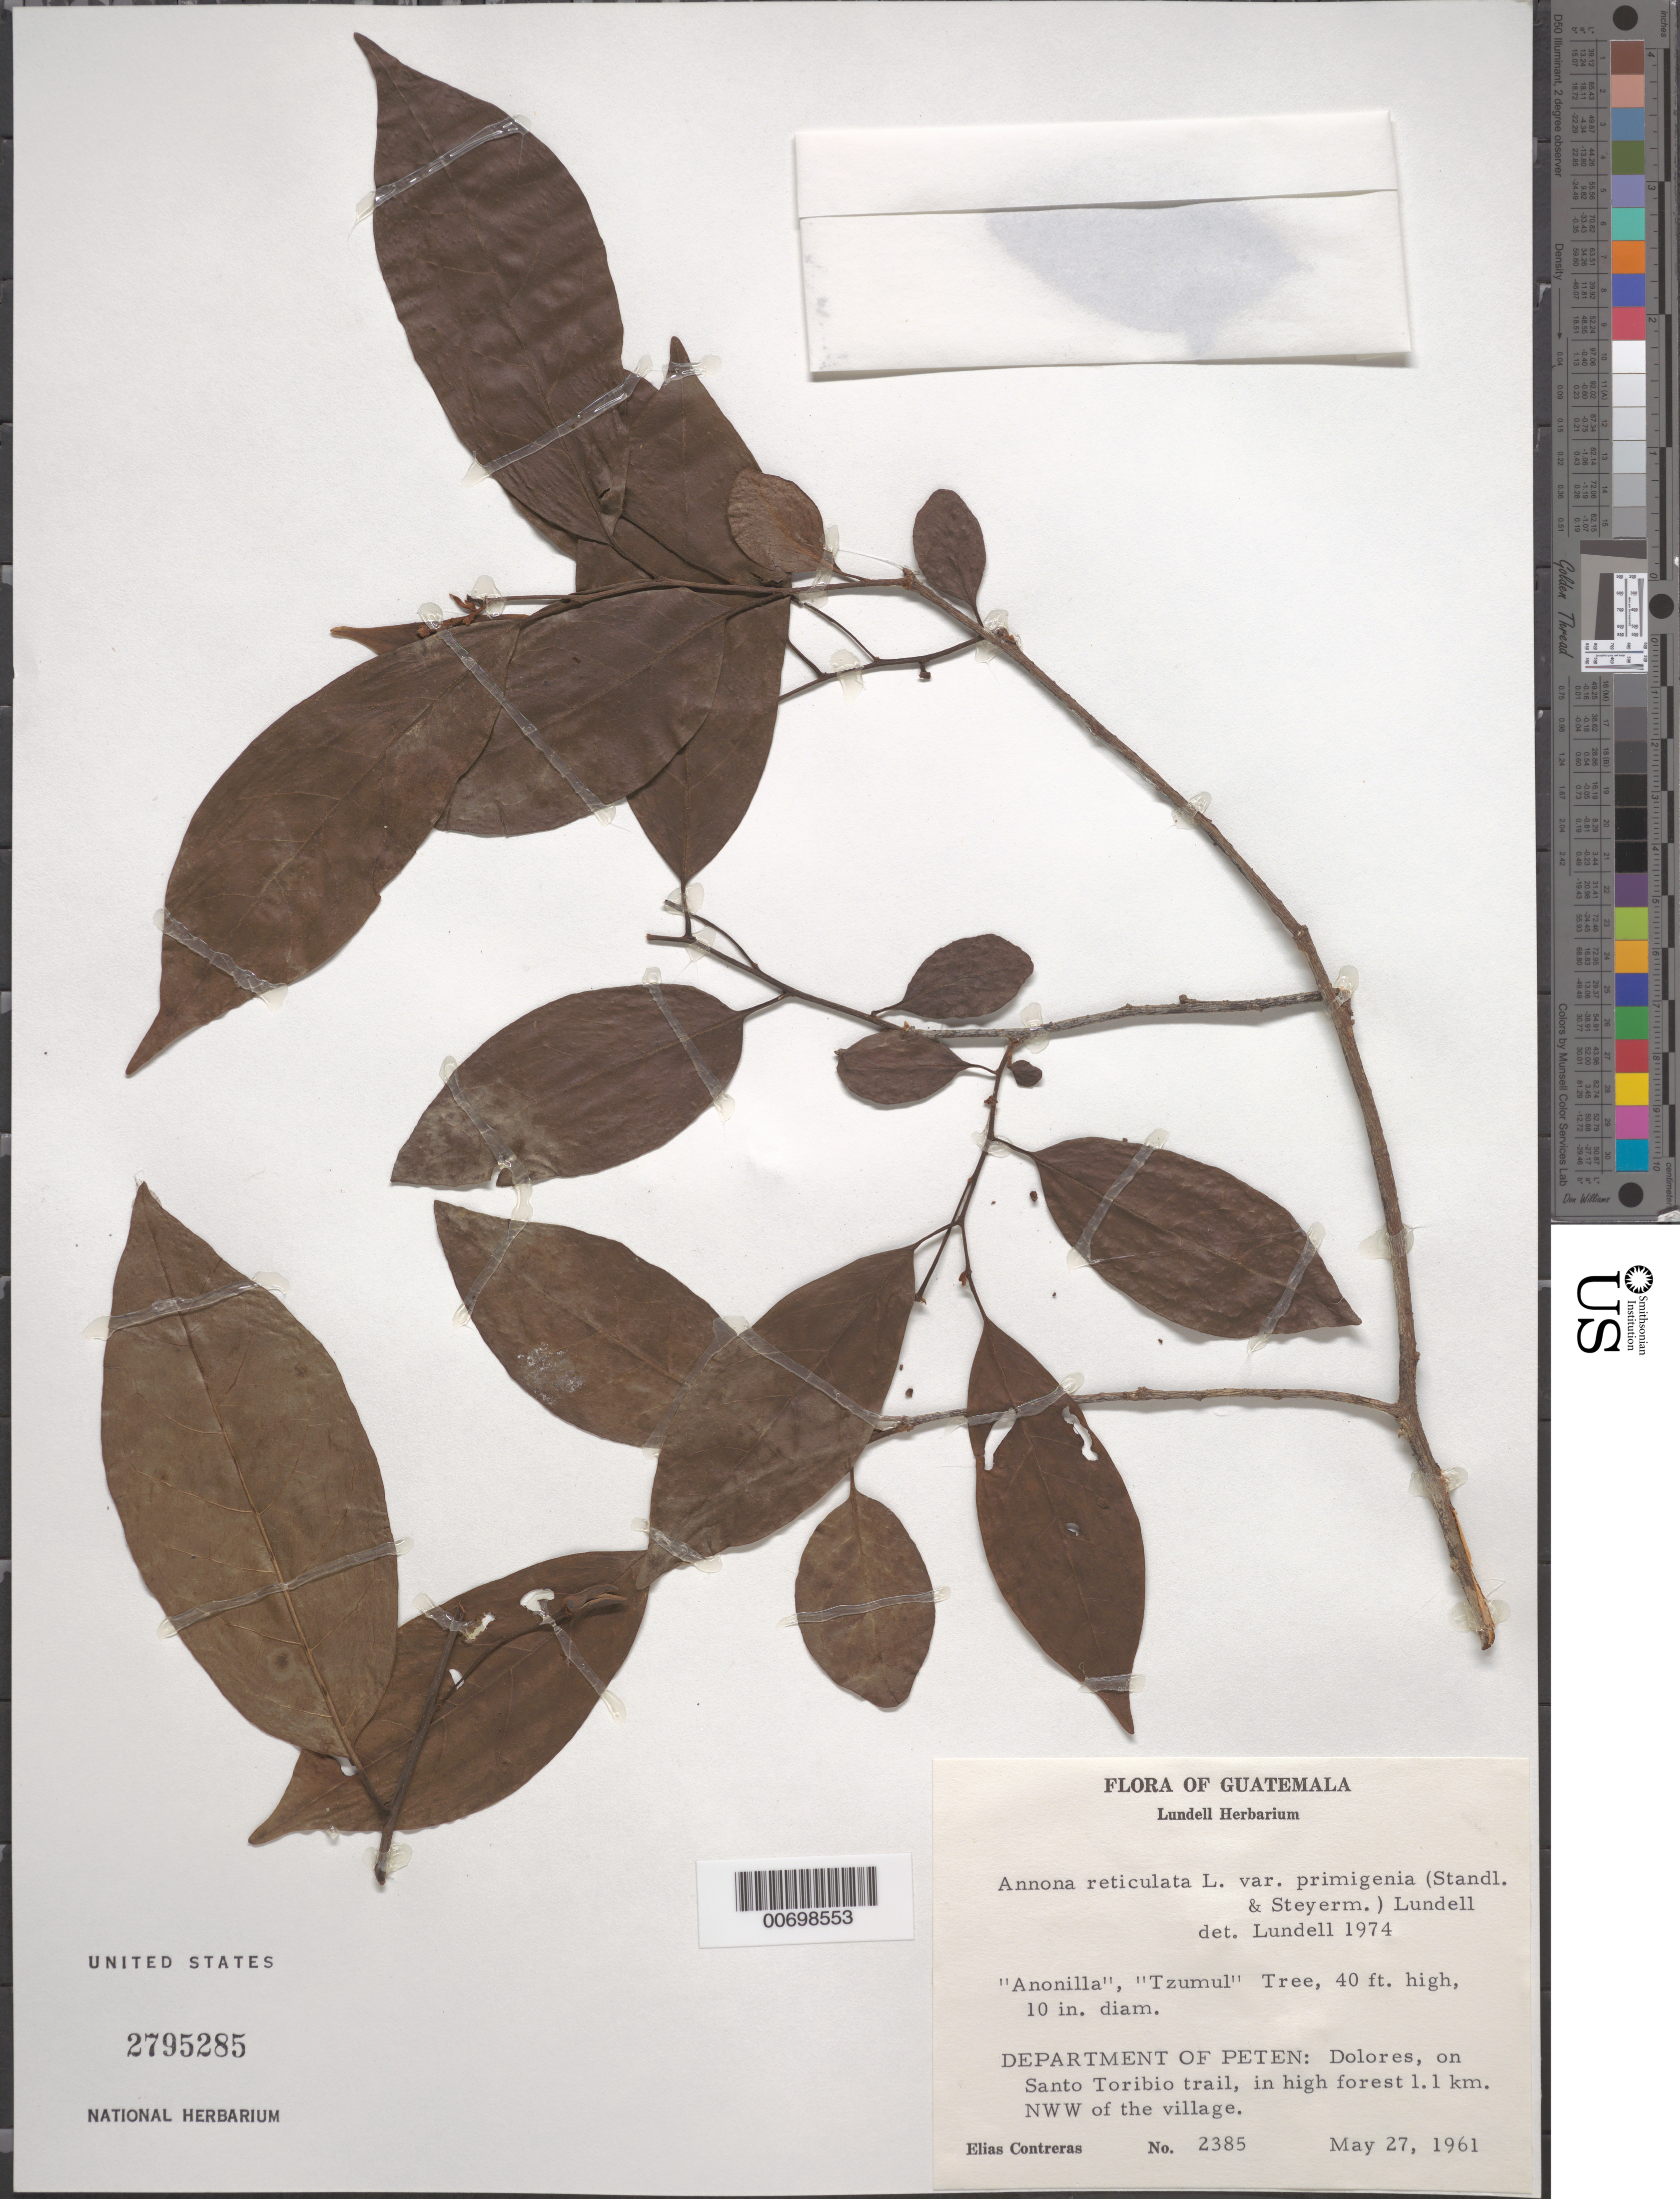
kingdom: Plantae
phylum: Tracheophyta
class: Magnoliopsida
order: Magnoliales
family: Annonaceae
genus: Annona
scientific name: Annona reticulata var. primigenia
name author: (Standl. & Steyerm.) Lundell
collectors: E. Contreras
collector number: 2385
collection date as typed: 27 May 1961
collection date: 1961-05-27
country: Guatemala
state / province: El Petén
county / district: Dolores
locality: on Santo Toribio trail, in high forest 1.1 km NWW of the village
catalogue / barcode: US 2795285